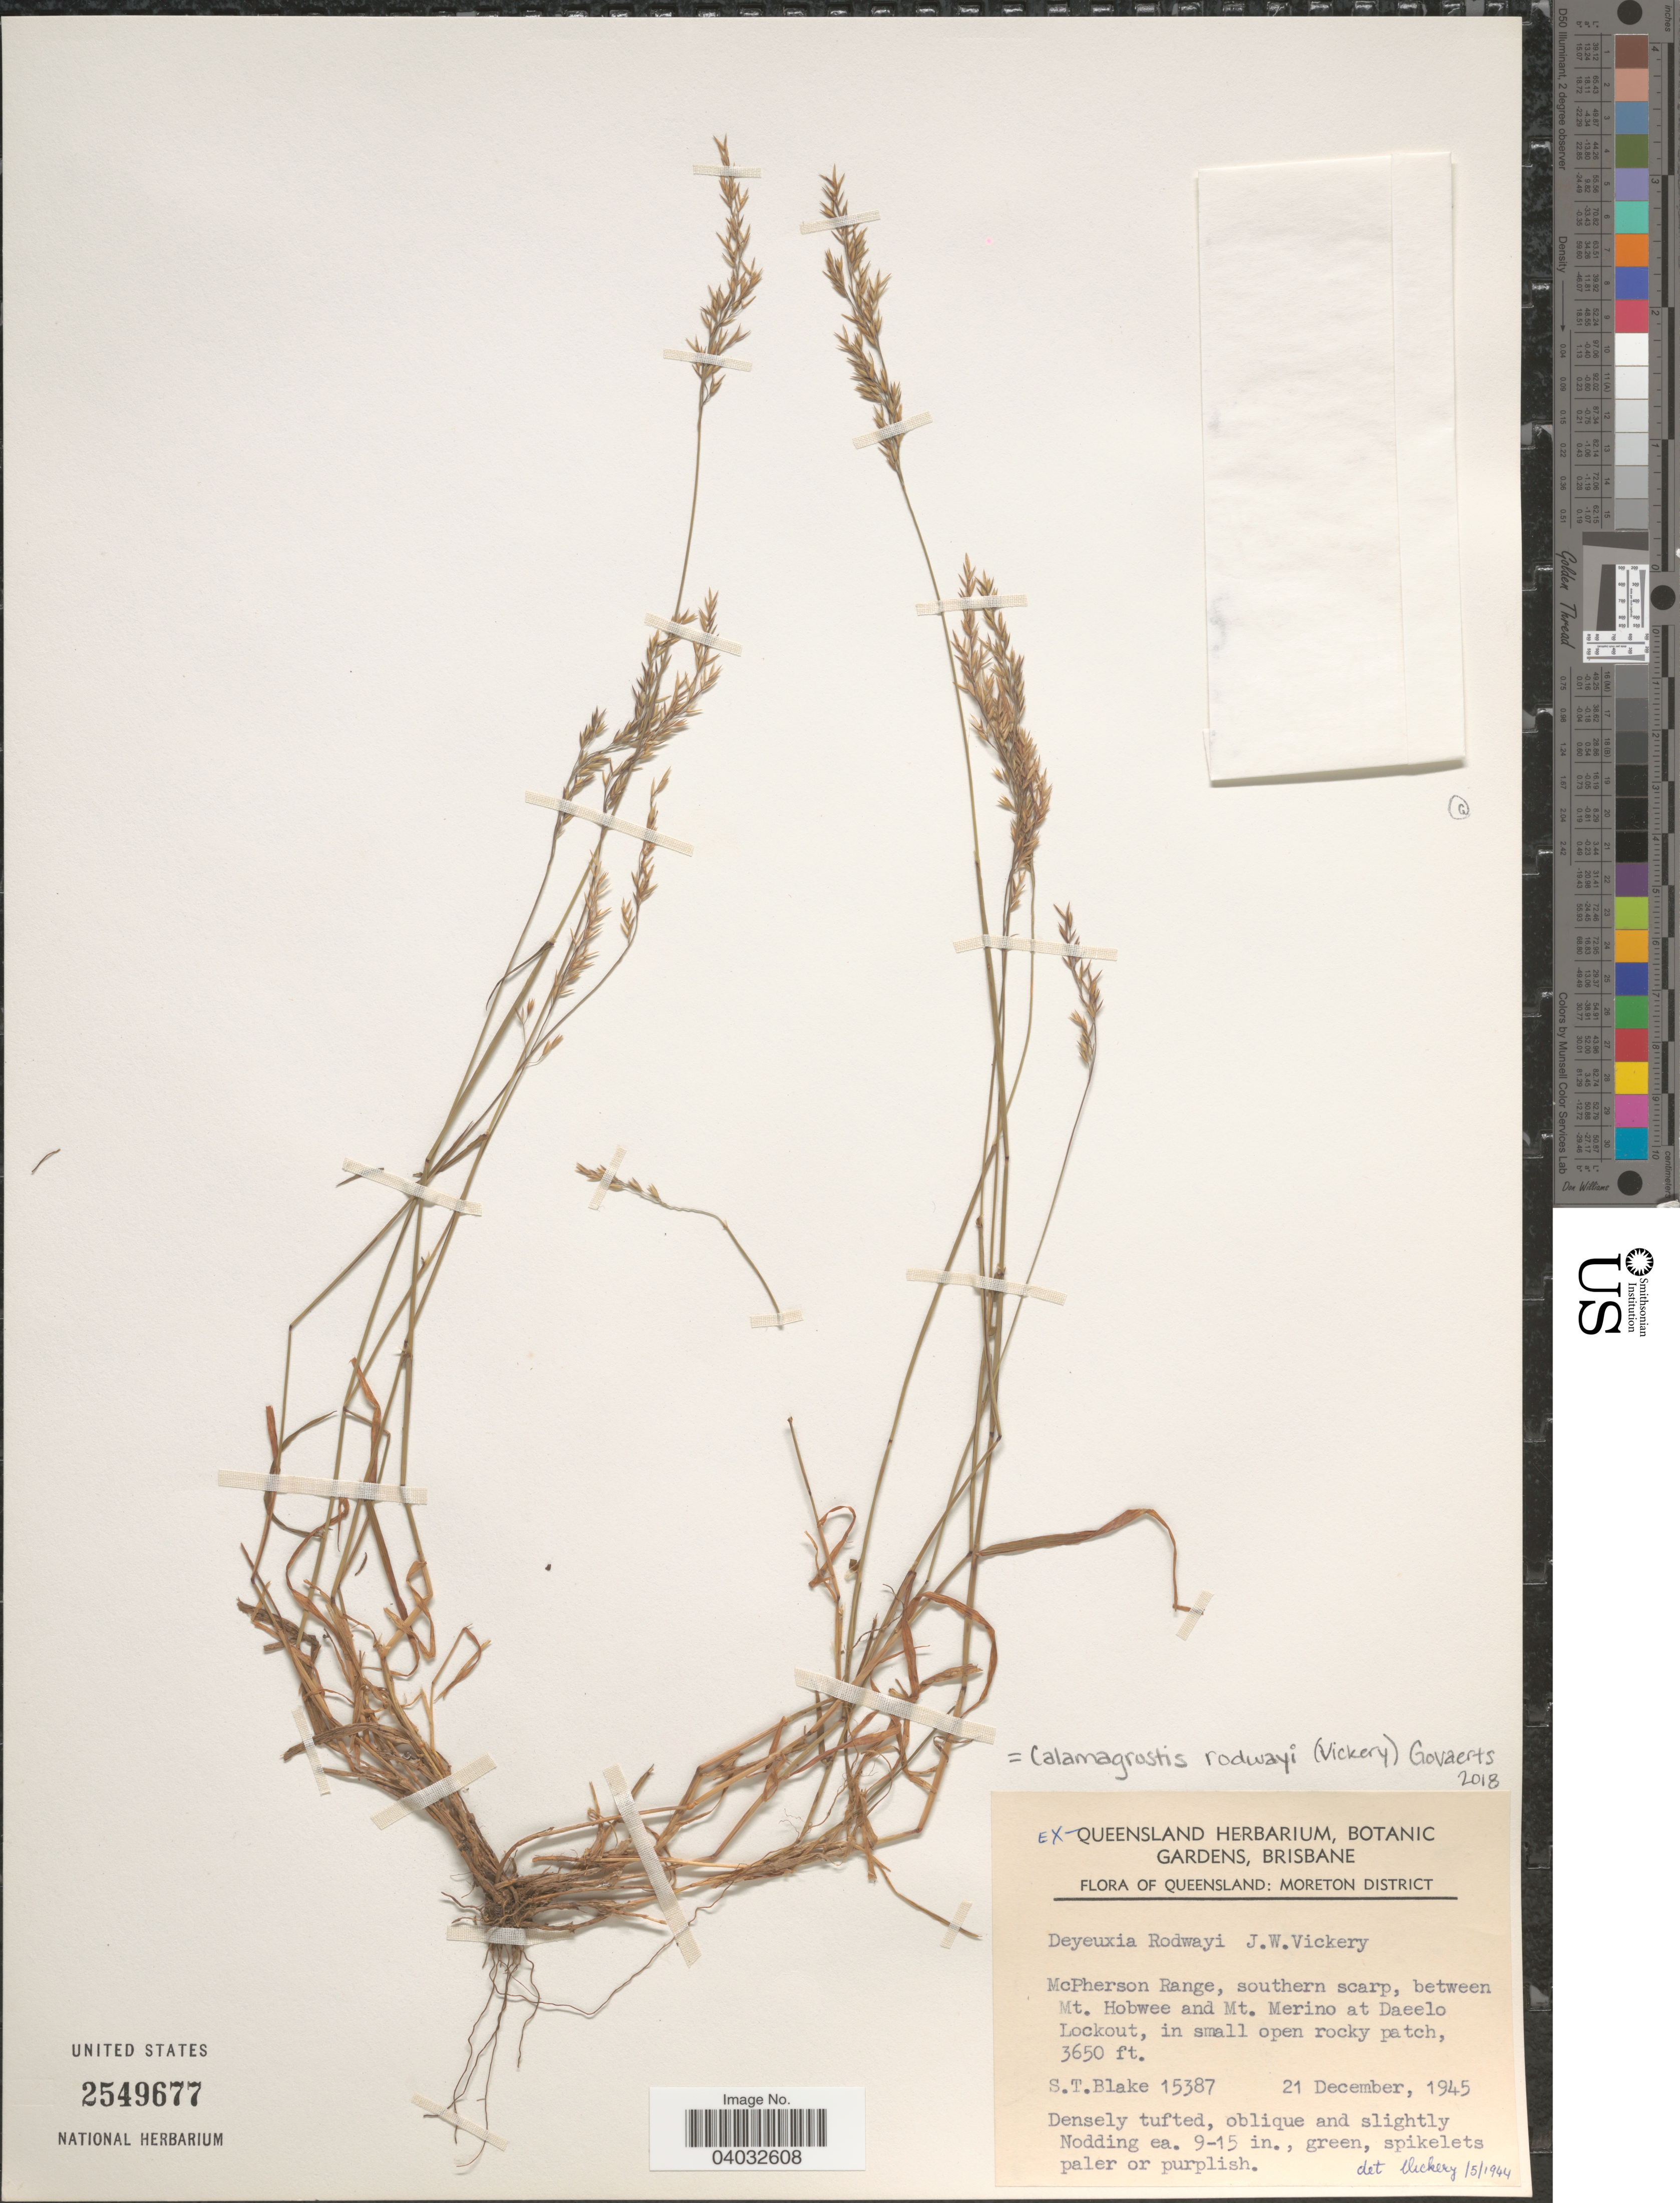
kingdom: Plantae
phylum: Tracheophyta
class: Liliopsida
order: Poales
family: Poaceae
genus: Calamagrostis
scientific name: Calamagrostis rodwayi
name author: (Vickery) Govaerts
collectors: S. T. Blake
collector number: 15387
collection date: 1945-12-21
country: Australia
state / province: Queensland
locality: Moreton District. McPherson Range, southern scarp, between Mt. Hobwee and Mt. Merino at Daeelo Lockout, in small open rocky patch.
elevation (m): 1113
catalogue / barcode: US 2549677